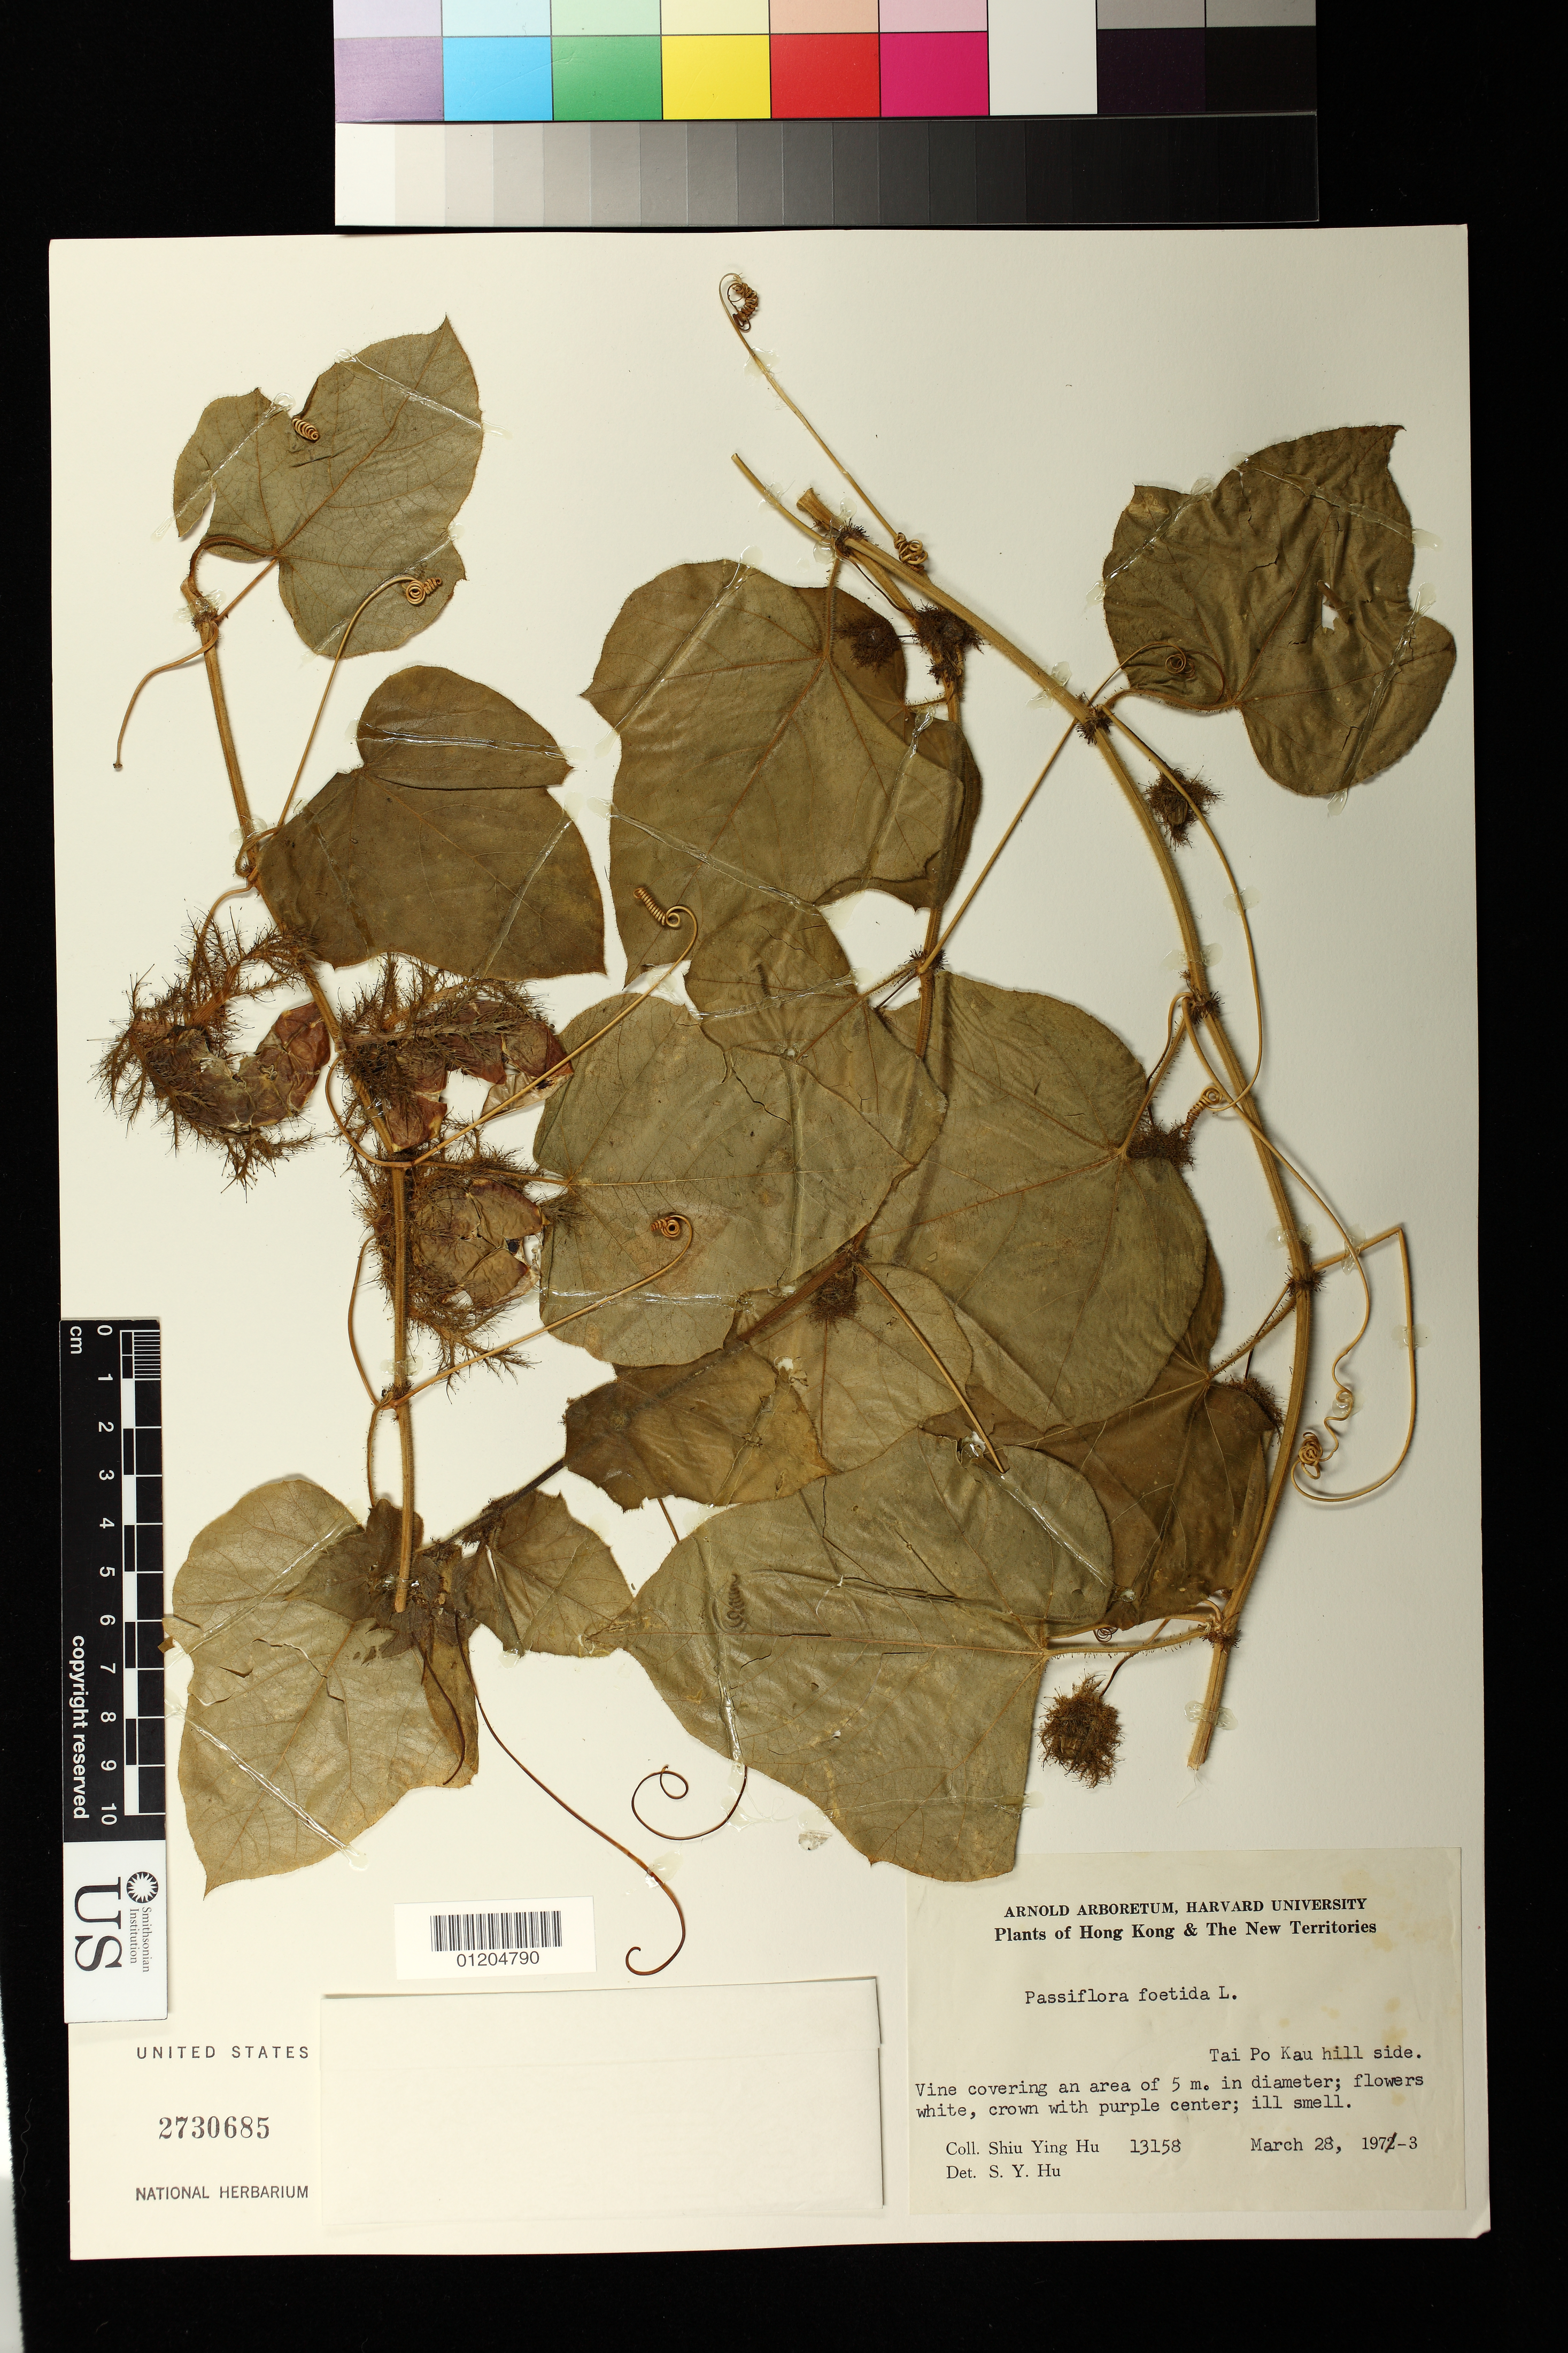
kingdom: Plantae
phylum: Tracheophyta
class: Magnoliopsida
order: Malpighiales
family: Passifloraceae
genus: Passiflora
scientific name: Passiflora foetida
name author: L.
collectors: S. Y. Hu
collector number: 13158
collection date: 1973-03-28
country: China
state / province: Hong Kong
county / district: Tai Po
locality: Kau hill side.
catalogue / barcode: US 2730685